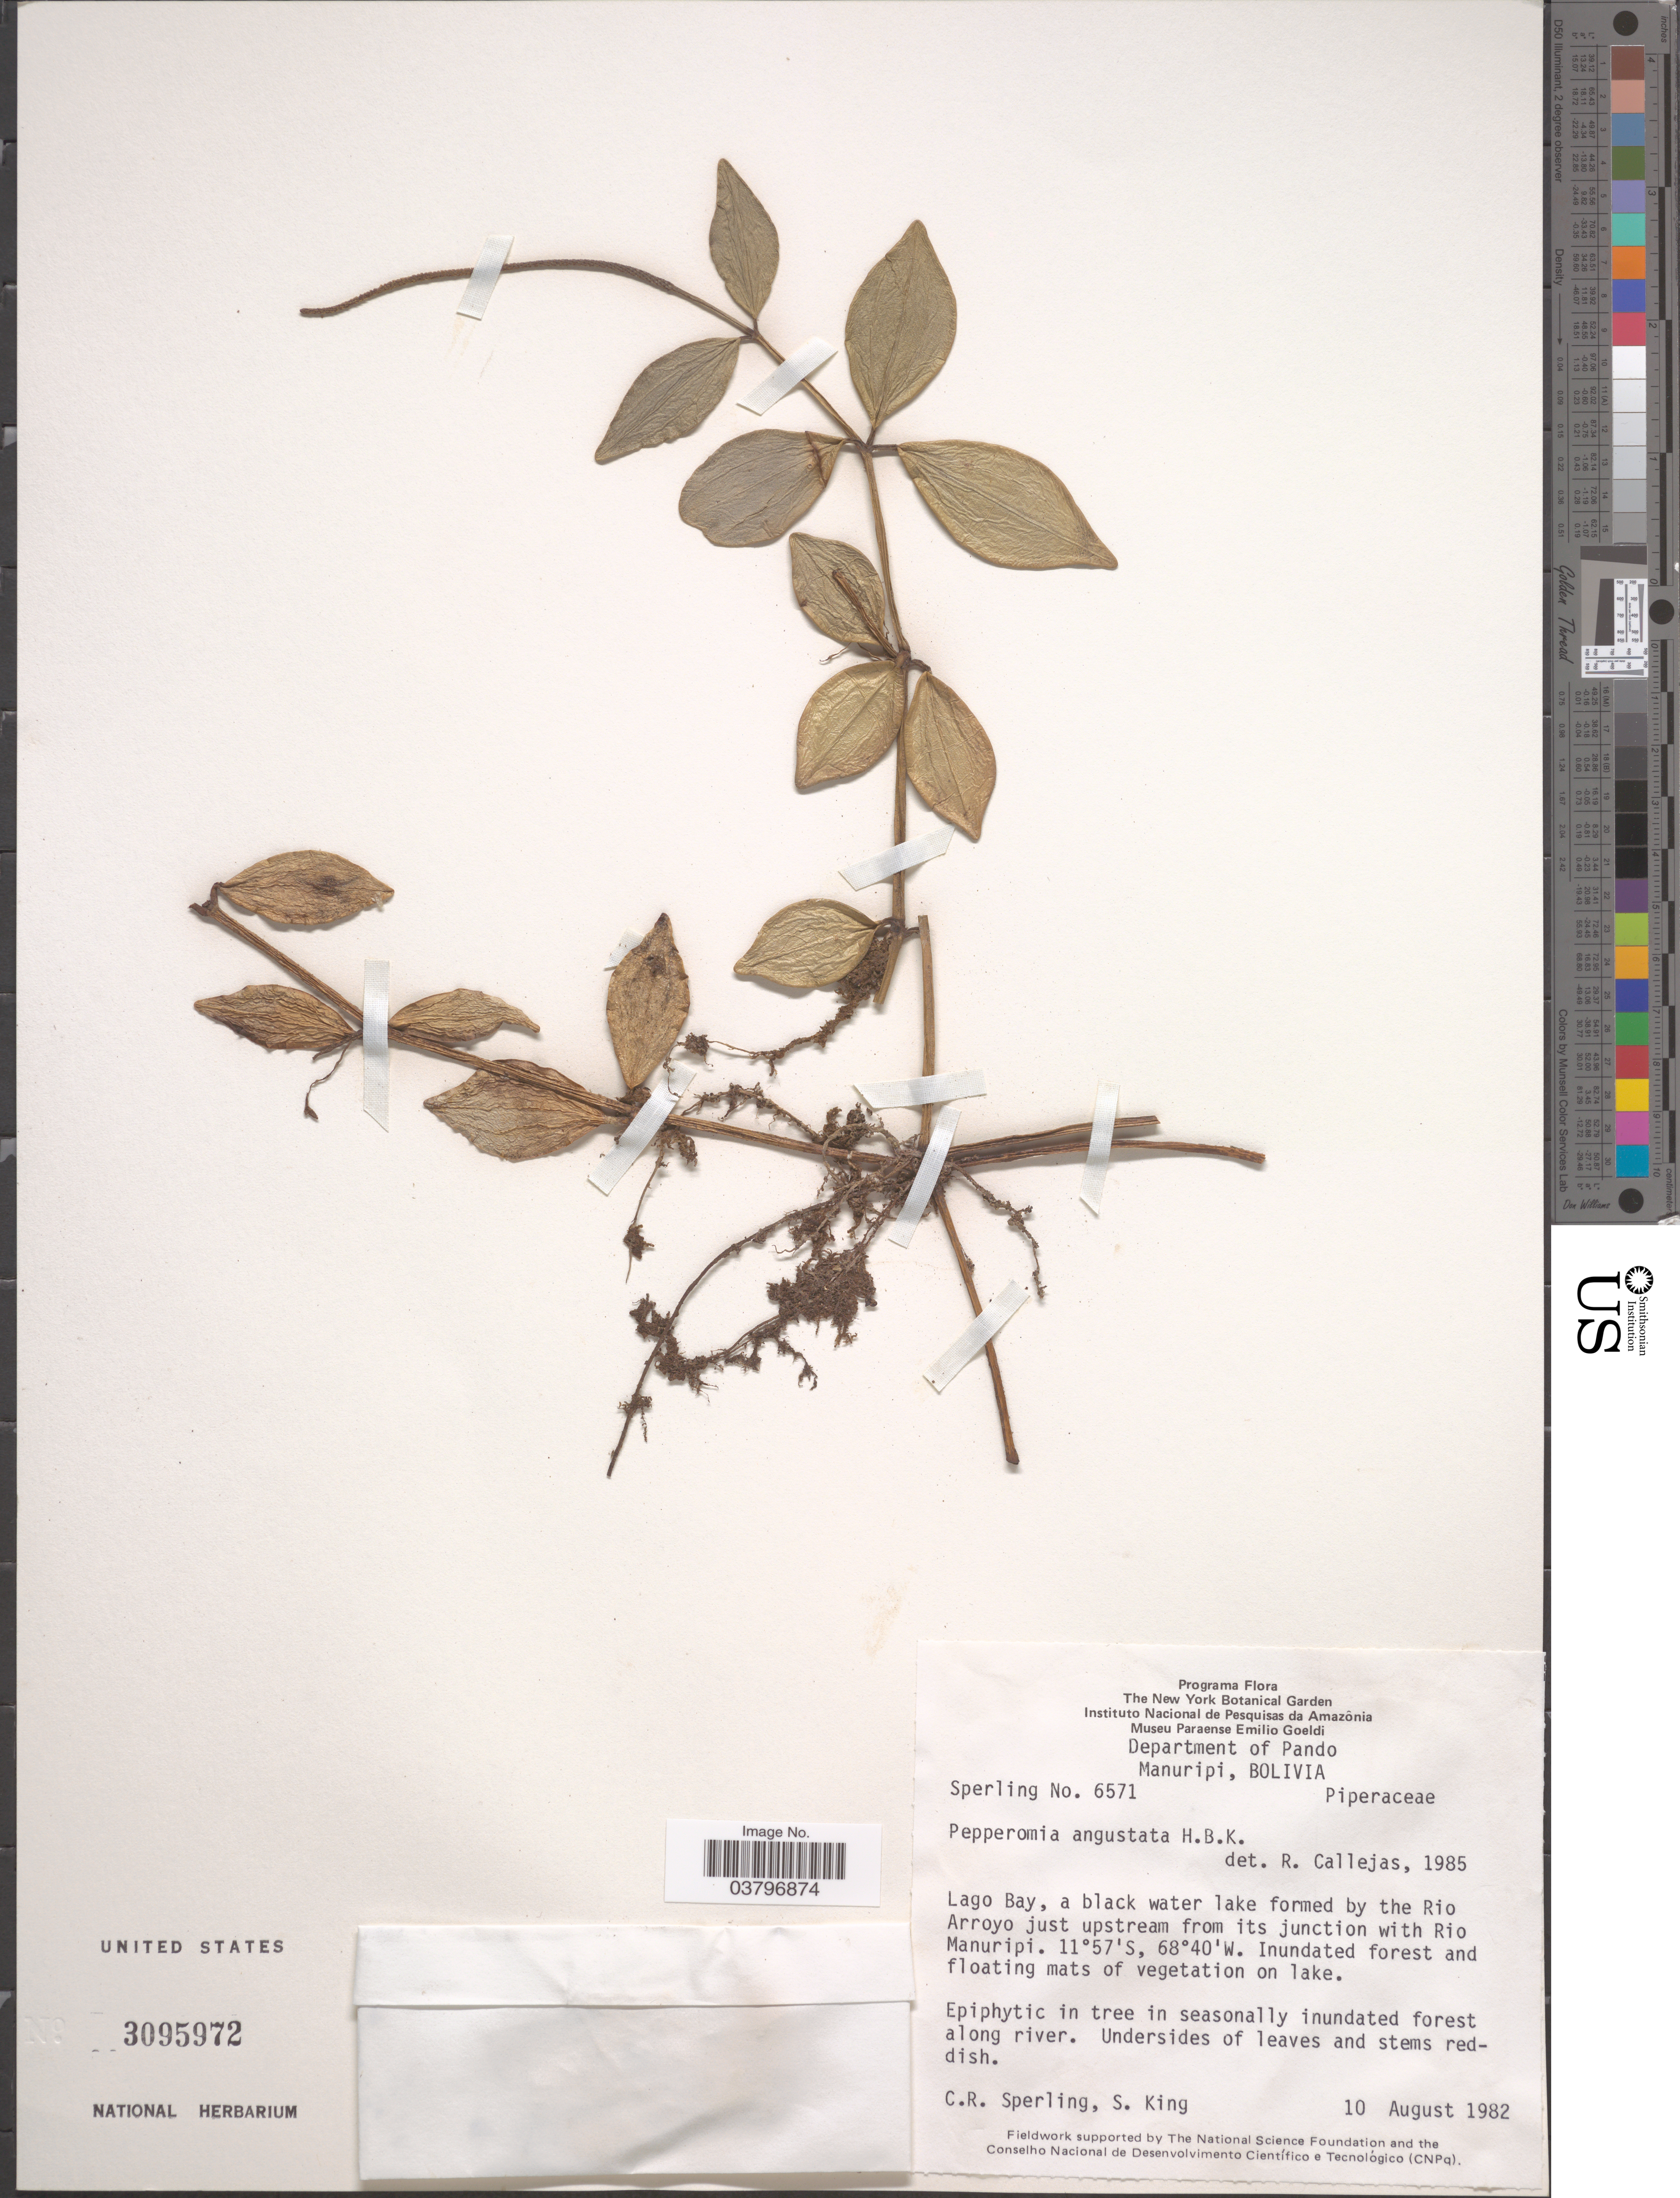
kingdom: Plantae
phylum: Tracheophyta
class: Magnoliopsida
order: Piperales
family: Piperaceae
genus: Peperomia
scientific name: Peperomia angustata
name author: Kunth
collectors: C. R. Sperling & S. King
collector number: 6571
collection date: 1982-08-10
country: Bolivia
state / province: Pando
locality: Department of Pando. Manuripi. Lago Bay, a black water lake formed by the Rio Arroyo just upstream from its junction with Rio Manuripi.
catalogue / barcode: US 3095972